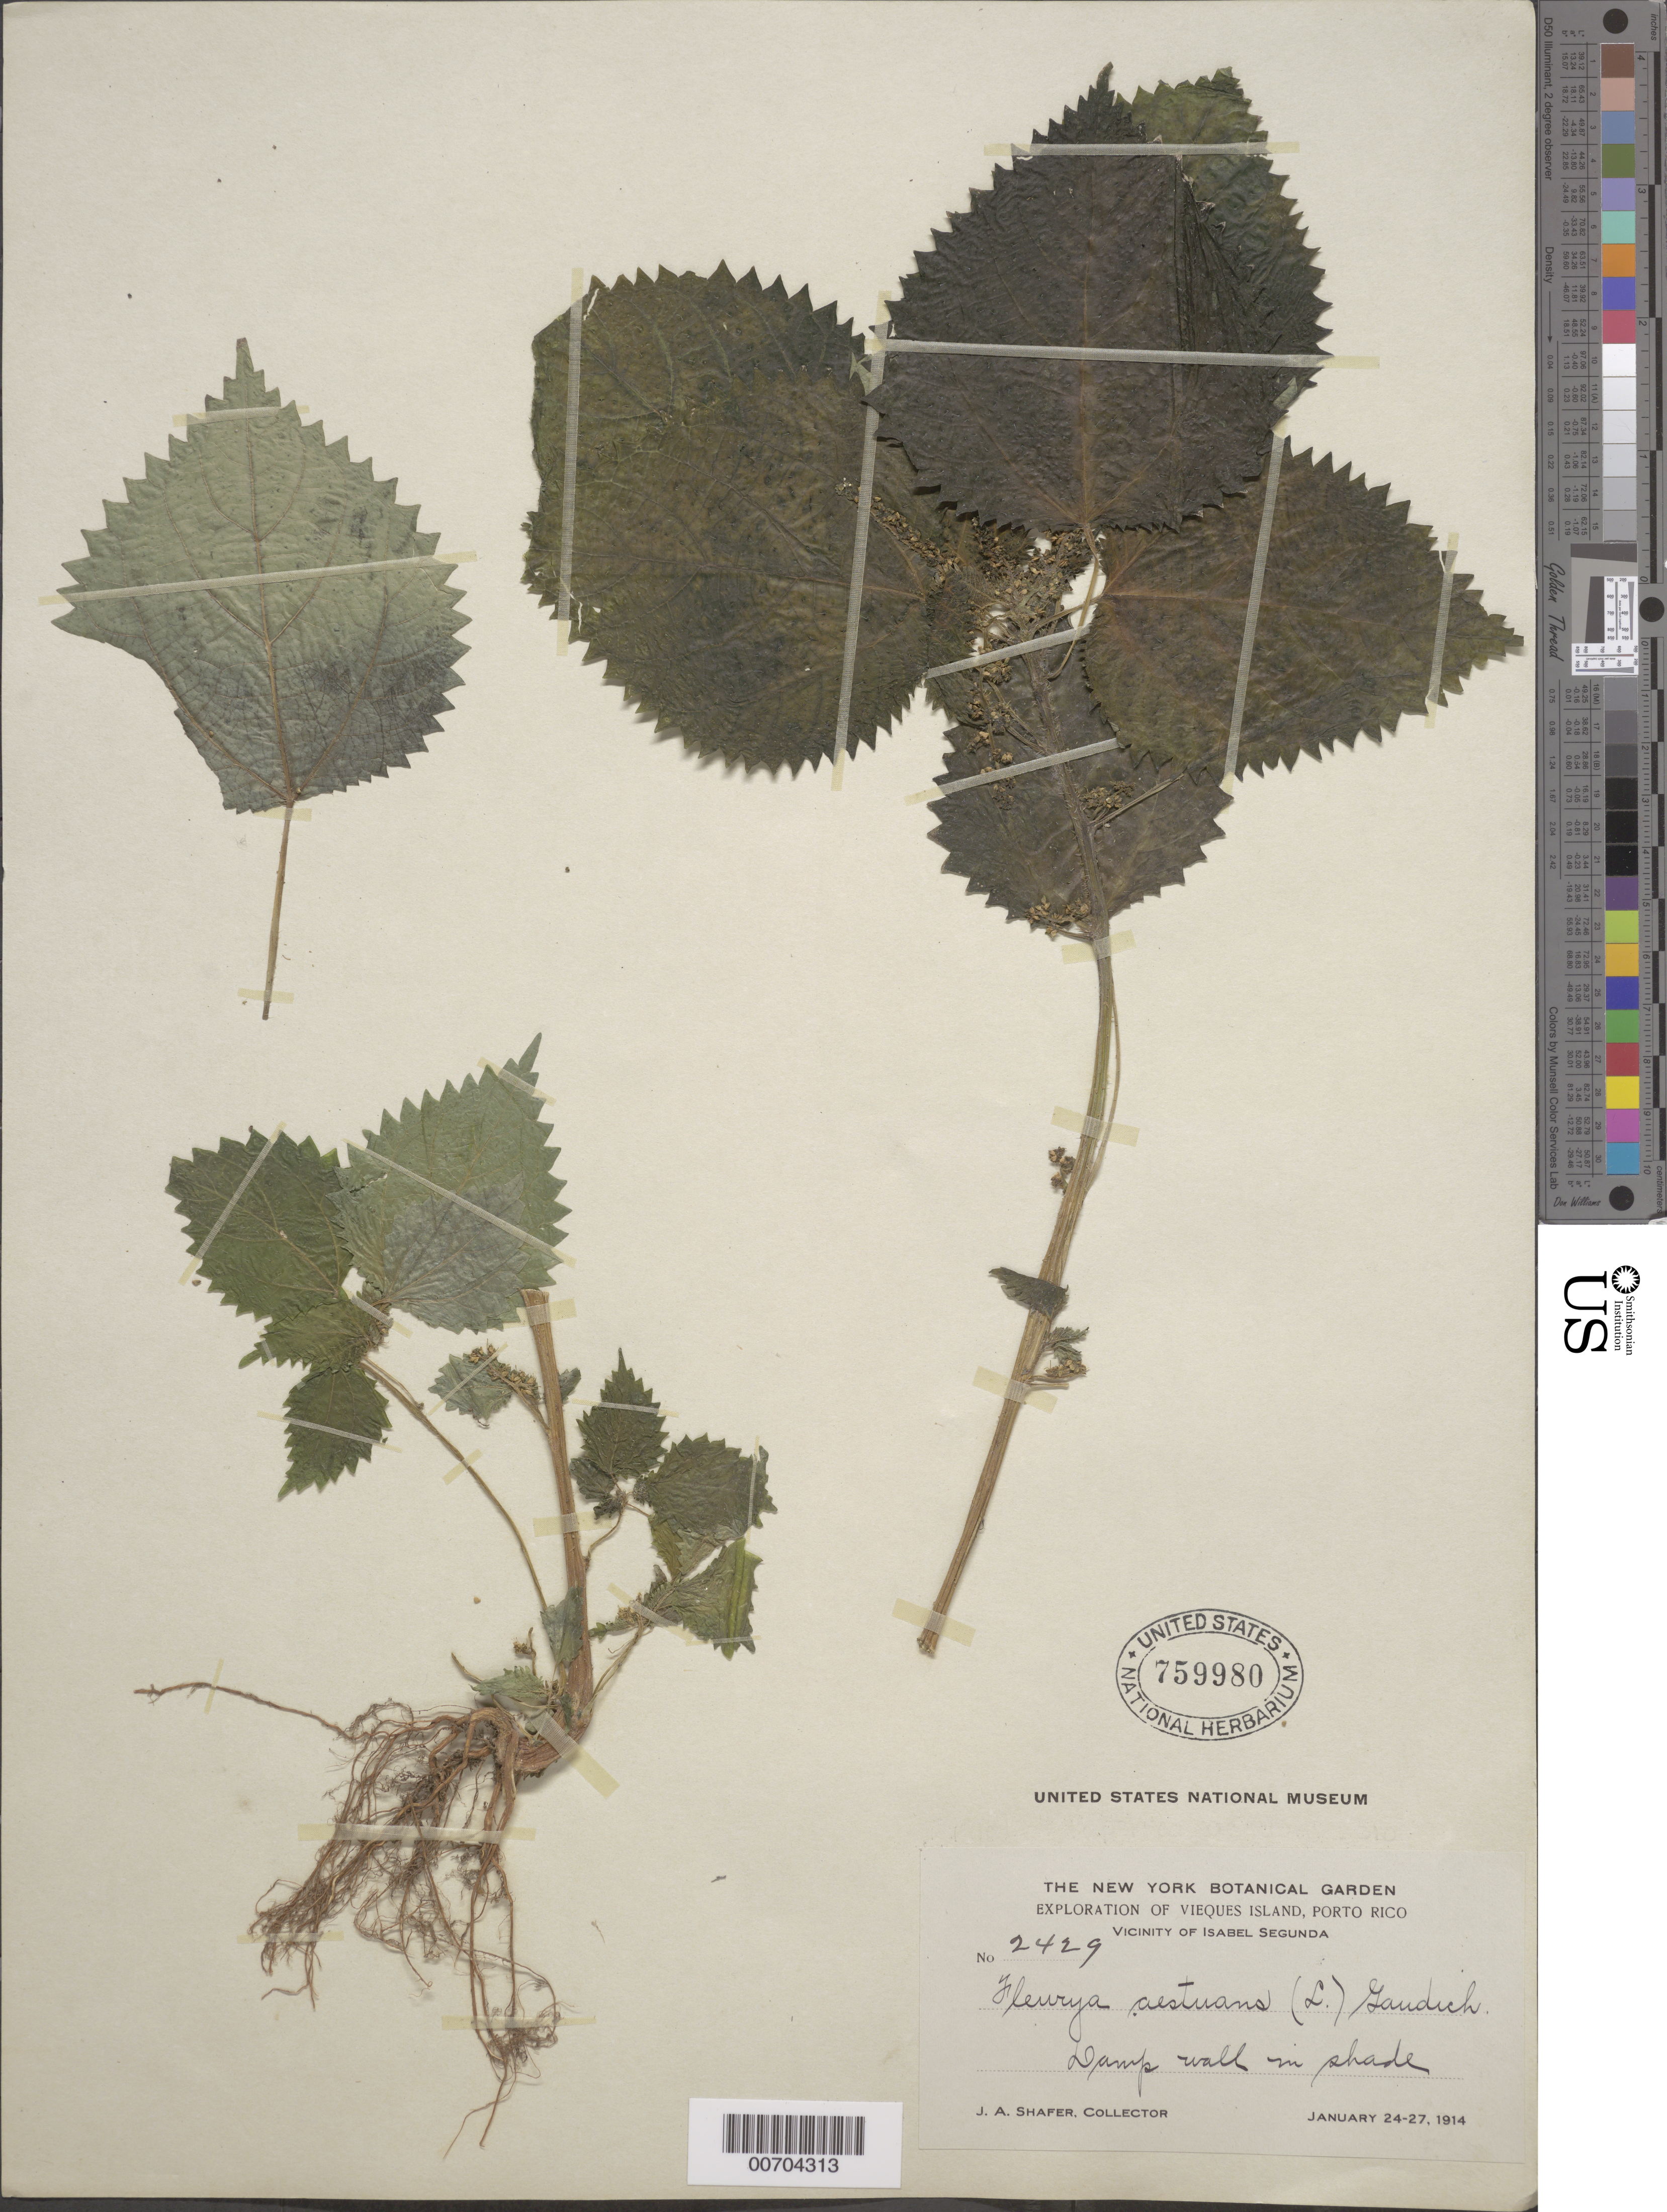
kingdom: Plantae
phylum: Tracheophyta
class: Magnoliopsida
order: Rosales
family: Urticaceae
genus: Fleurya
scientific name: Fleurya aestuans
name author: (L.) Gaudich.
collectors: J. A. Shafer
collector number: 2429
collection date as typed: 24 Jan 1914 to 27 Jan 1914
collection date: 1914-01-24/1914-01-27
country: Puerto Rico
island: Vieques Island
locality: Isabel Segunda, vic of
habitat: Damp wall in shade.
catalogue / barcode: US 759980